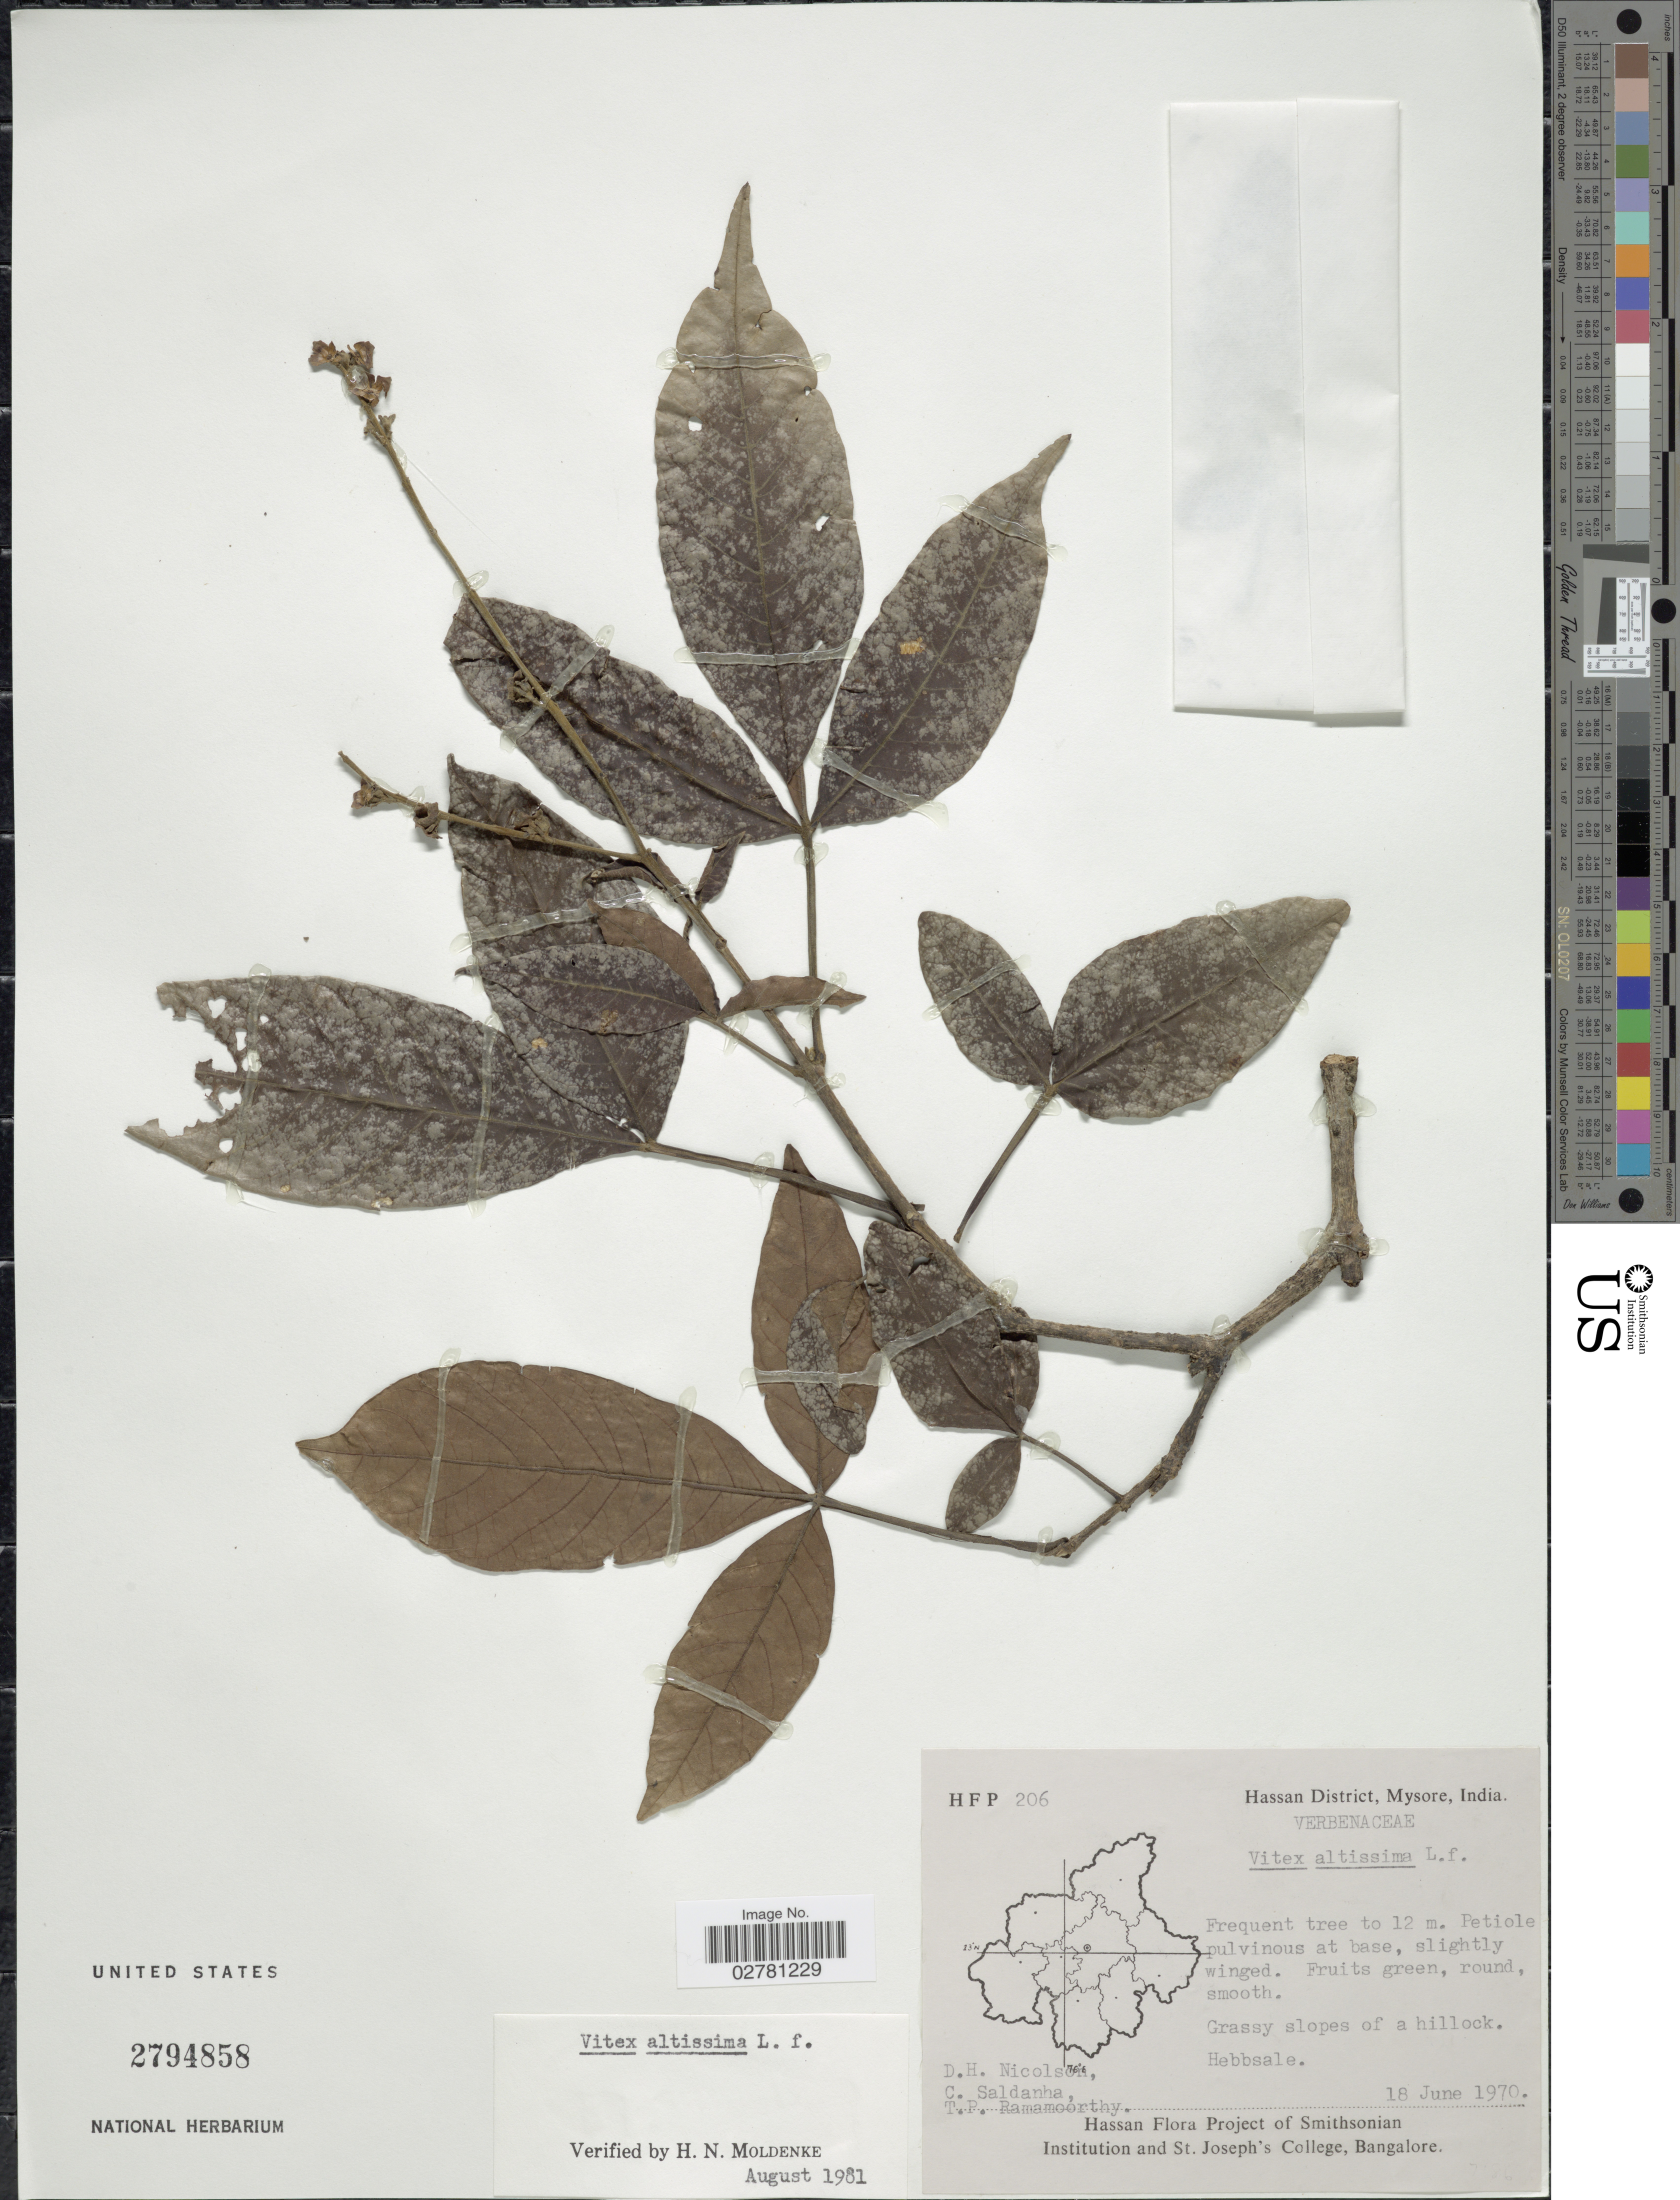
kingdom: Plantae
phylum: Tracheophyta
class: Magnoliopsida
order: Lamiales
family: Lamiaceae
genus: Vitex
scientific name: Vitex altissima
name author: L. f.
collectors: D. H. Nicolson, C. Saldanha & T. P. Ramamoorthy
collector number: HFP206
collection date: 1970-06-18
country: India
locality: Hassan District, Mysore. Hebbsale.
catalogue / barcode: US 2794858